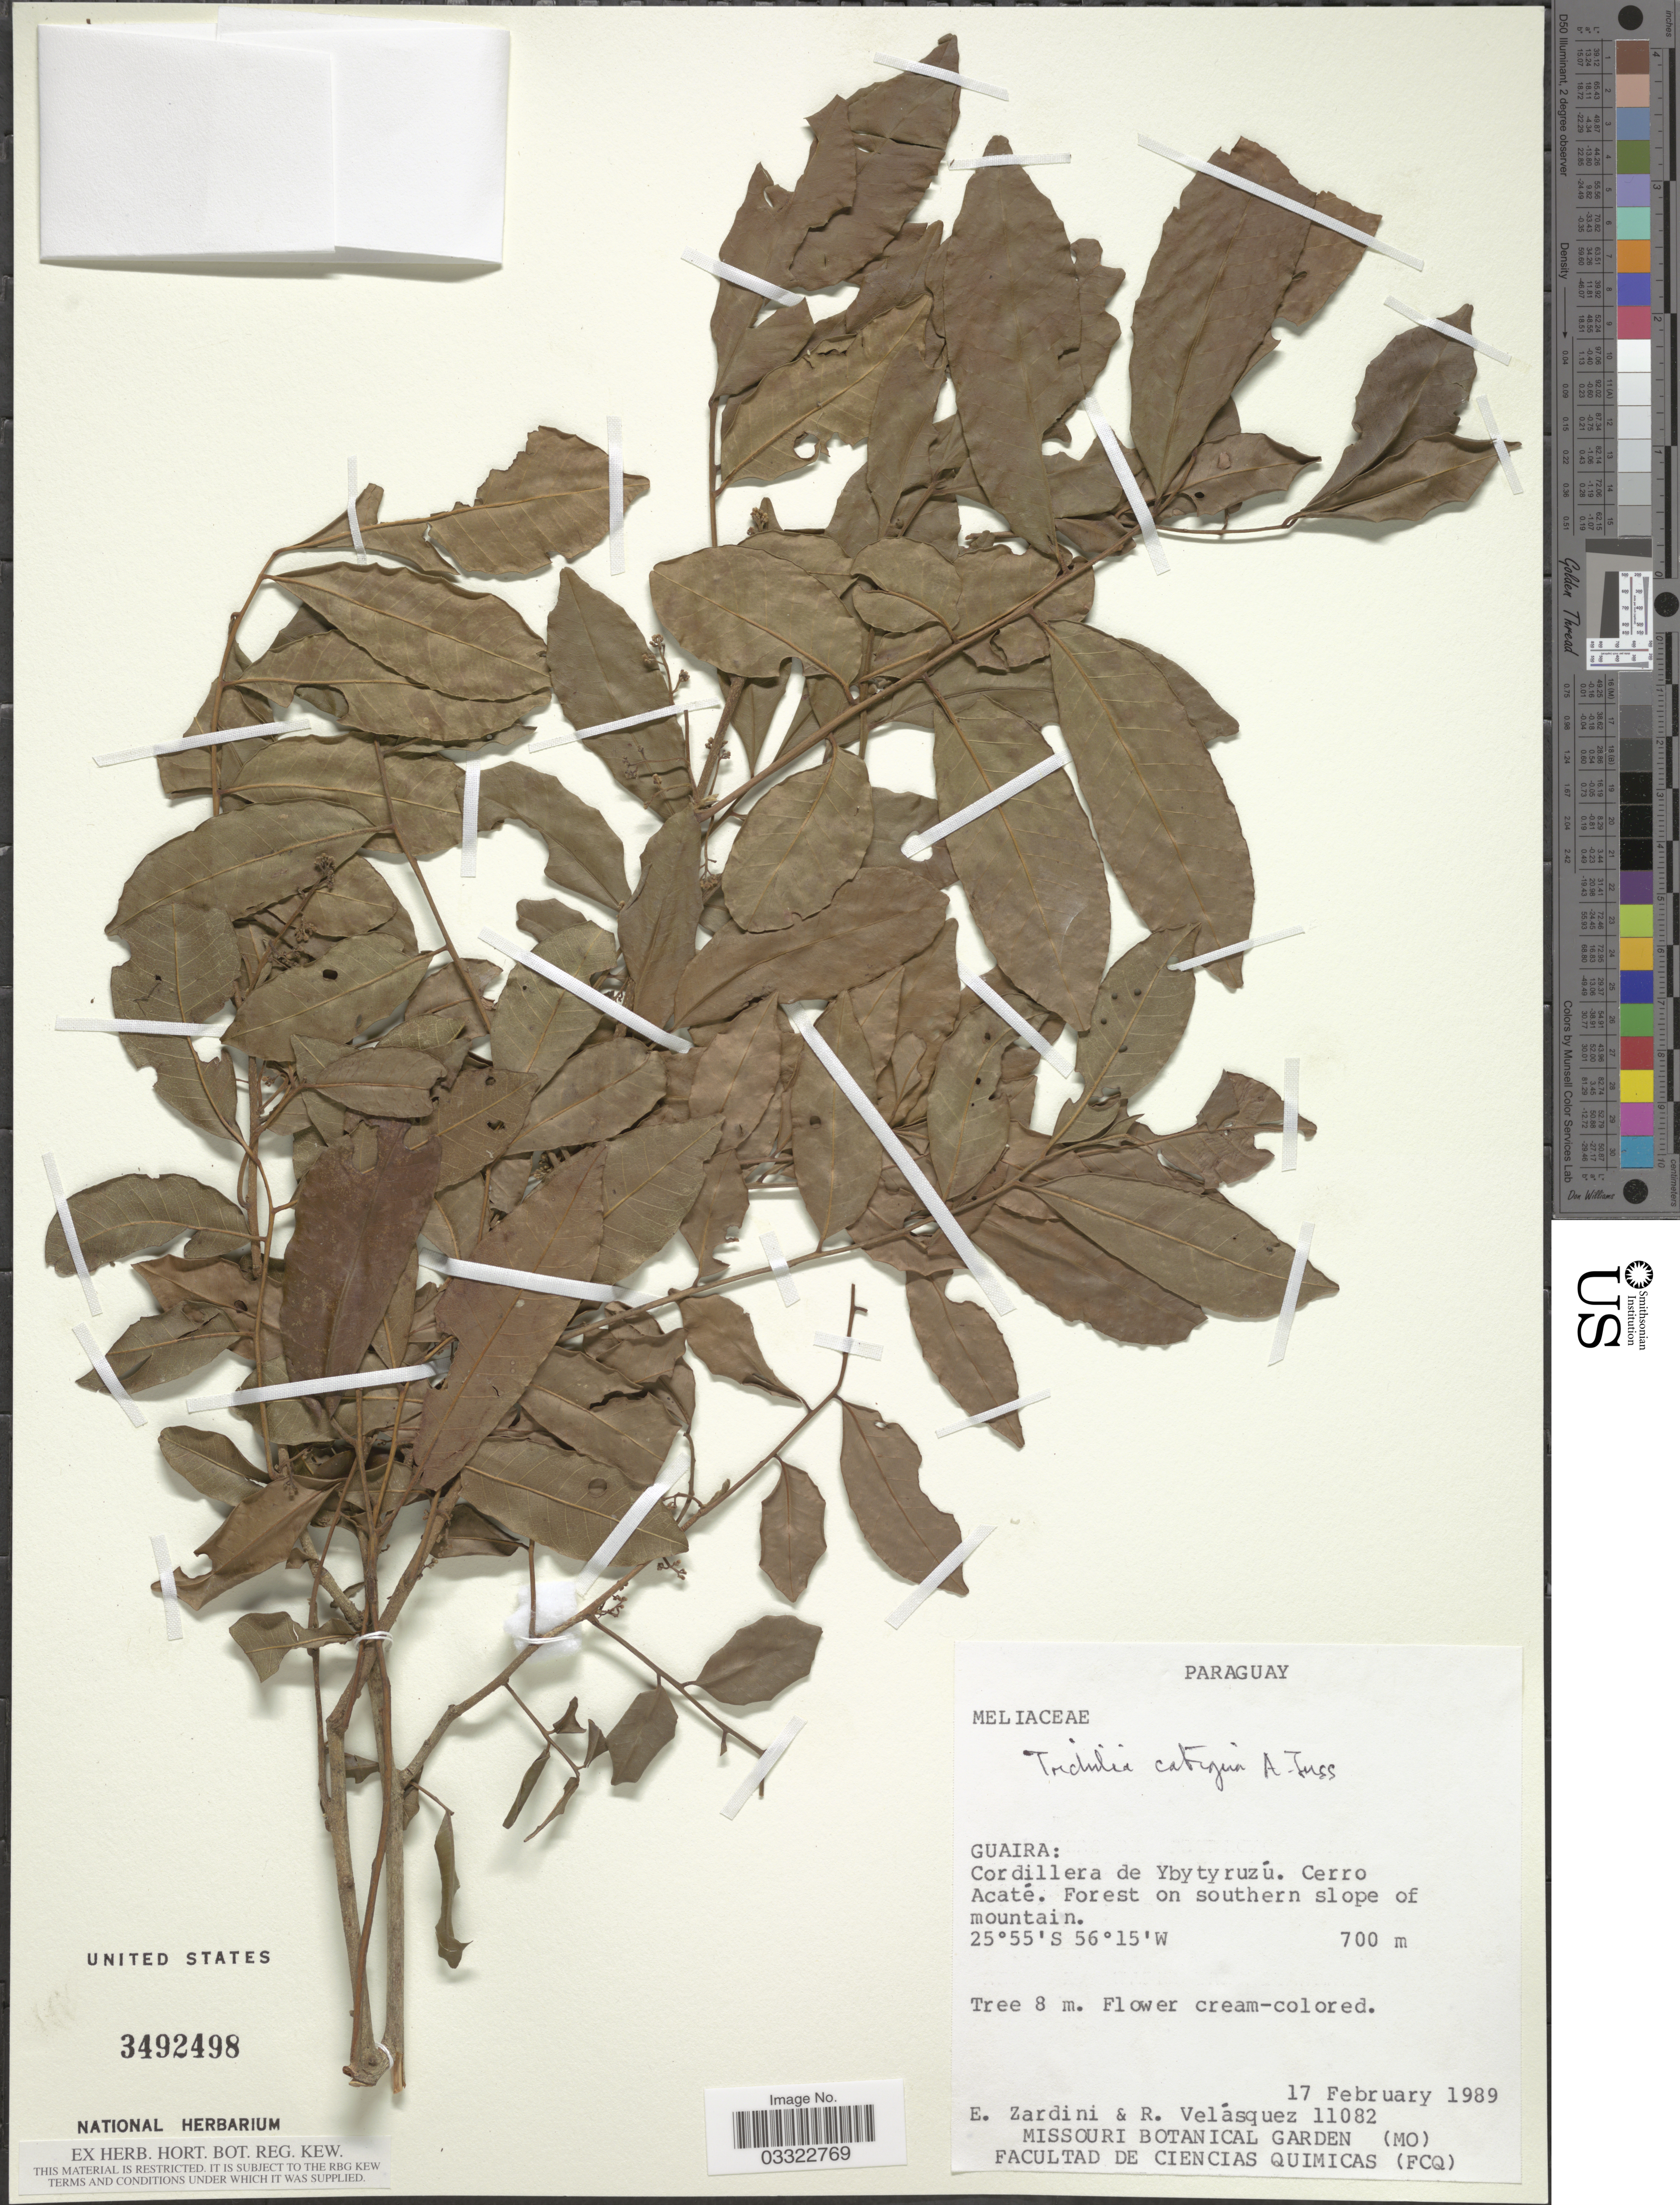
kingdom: Plantae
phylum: Tracheophyta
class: Magnoliopsida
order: Sapindales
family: Meliaceae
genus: Trichilia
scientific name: Trichilia catigua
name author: A. Juss.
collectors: E. Zardini & R. Velásquez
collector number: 11082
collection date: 1989-02-17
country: Paraguay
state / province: Guaira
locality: Cordillera de Ybytyruzú. Cerro Acaté. Forest on southern slope of mountain.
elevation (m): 700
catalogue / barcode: US 3492498